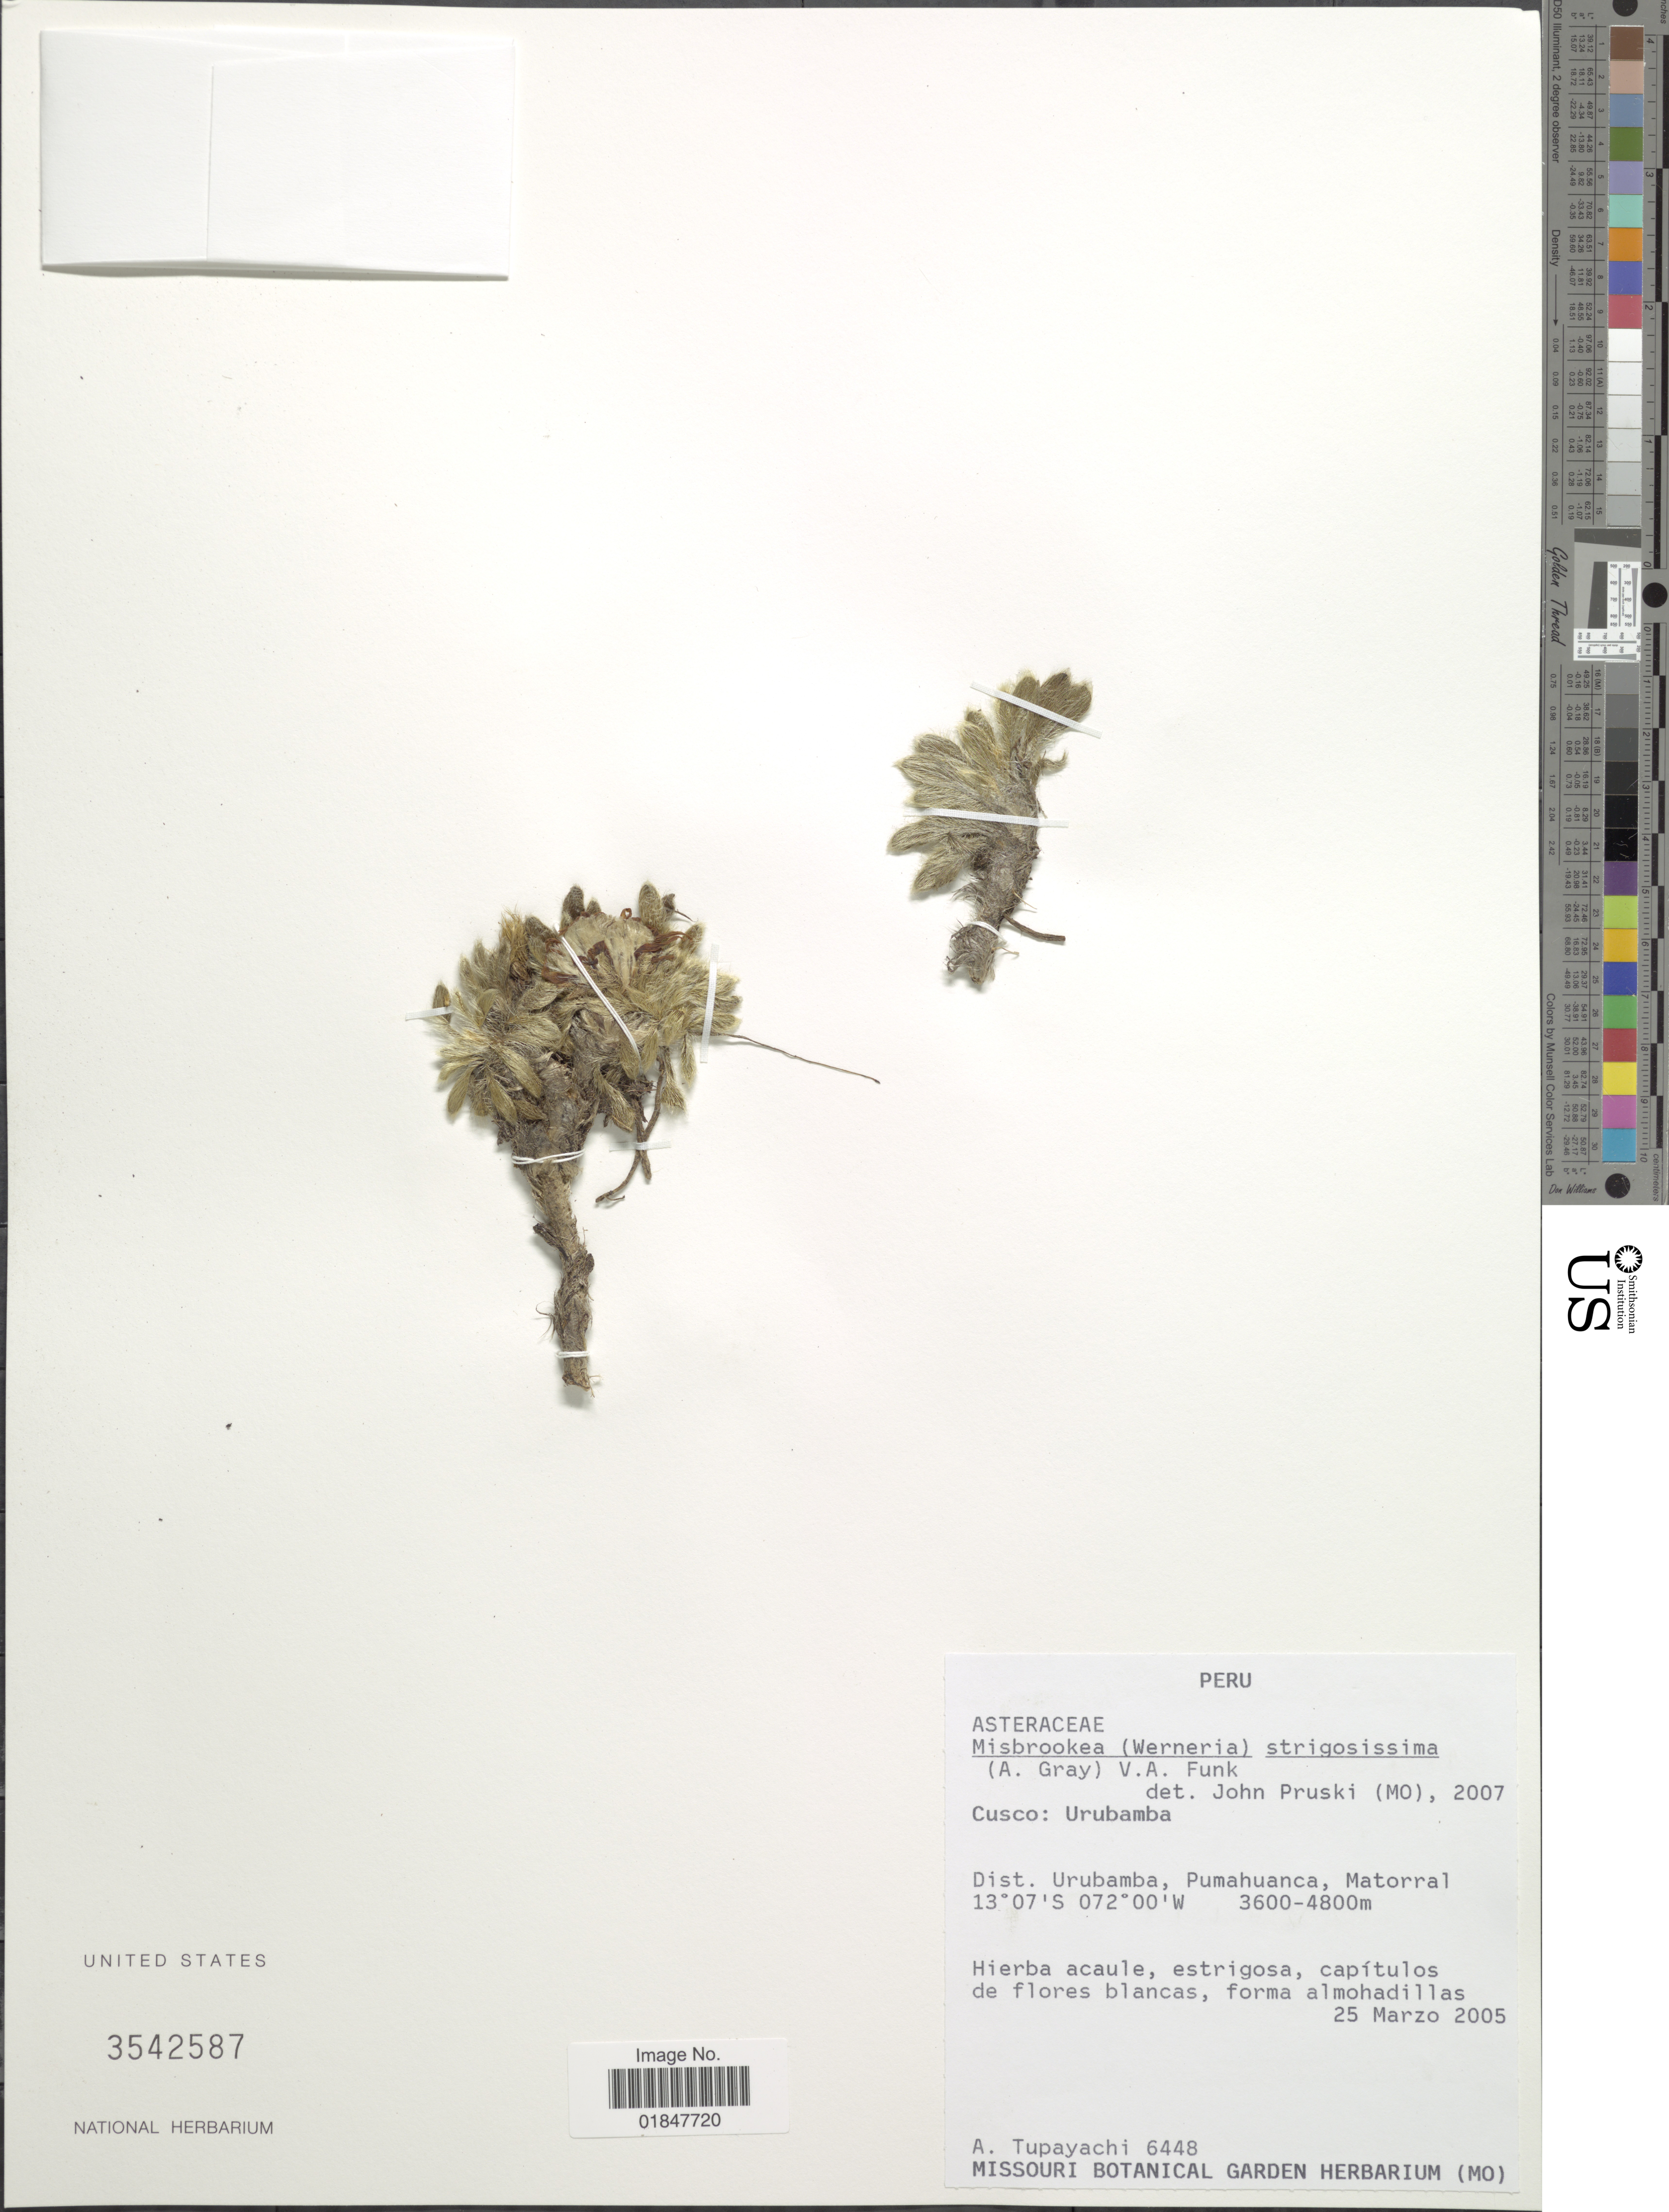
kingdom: Plantae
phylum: Tracheophyta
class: Magnoliopsida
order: Asterales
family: Asteraceae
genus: Misbrookea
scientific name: Misbrookea strigosissima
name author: (A. Gray) V.A. Funk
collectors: A. Tupayachi H.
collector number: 648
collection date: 2005-03-25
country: Peru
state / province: Cusco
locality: Urubamba, Dist. Urubamba, Pumahuanca, Matorral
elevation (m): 3600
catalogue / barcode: US 3542587